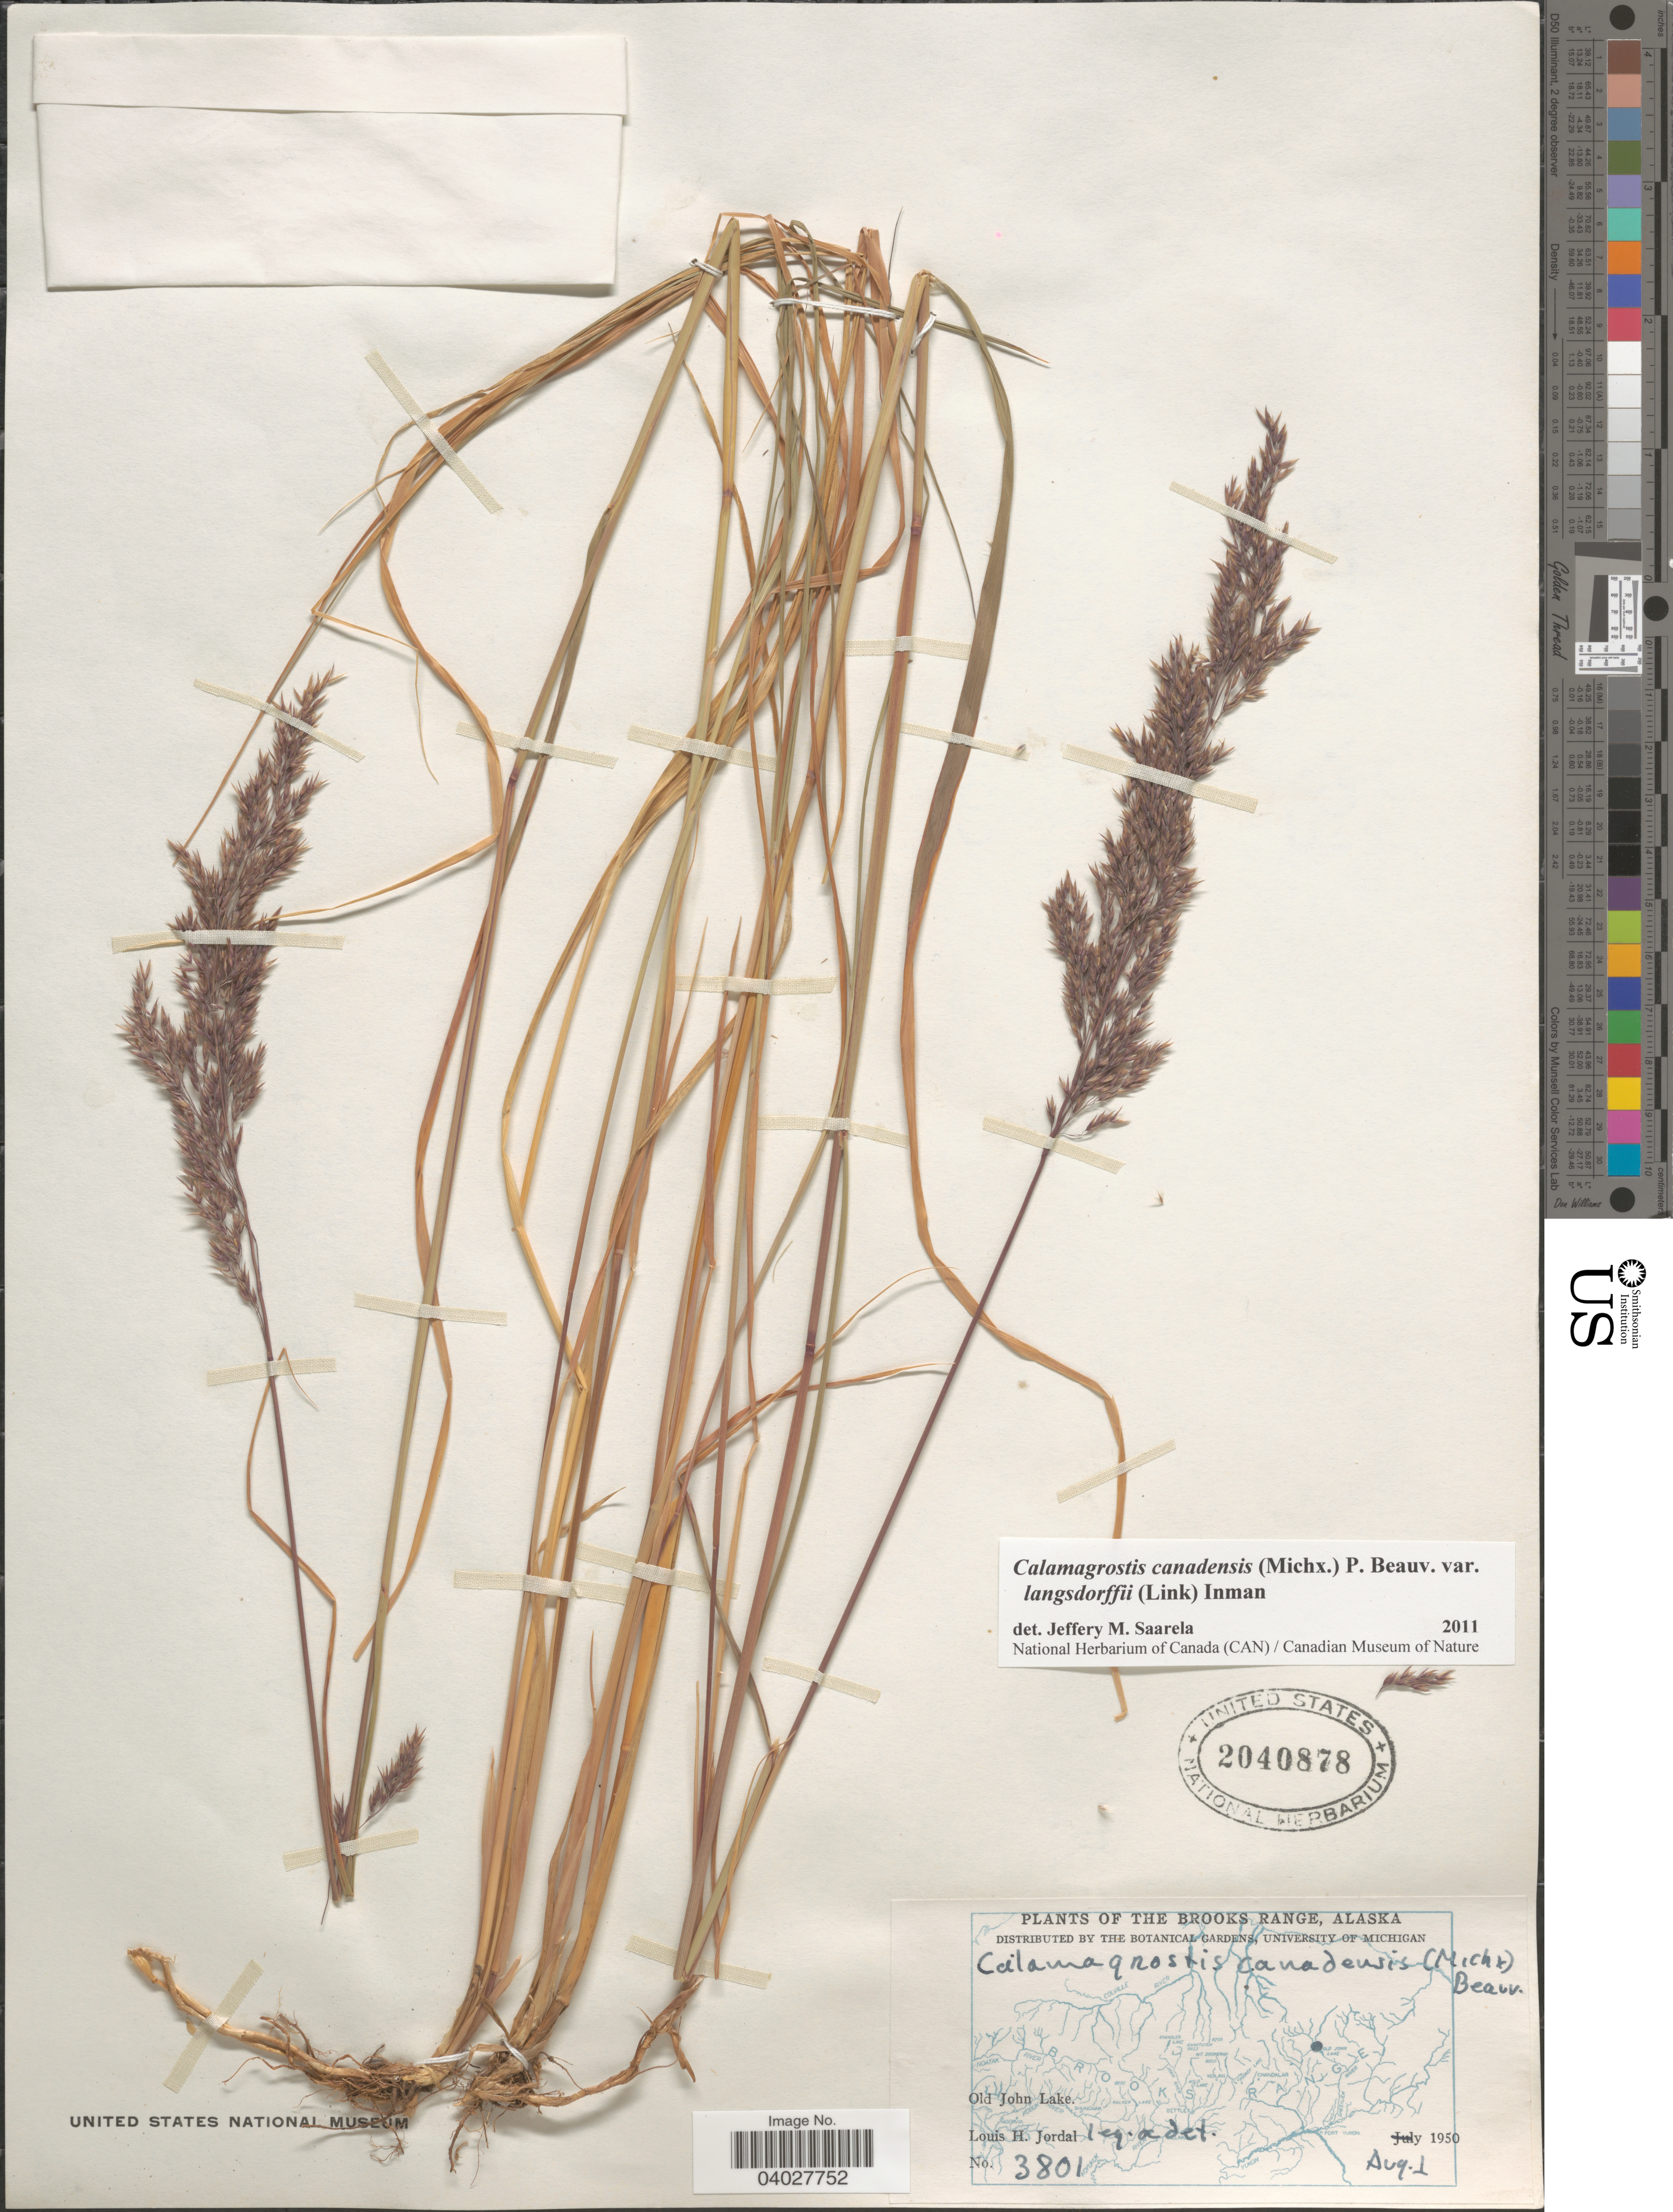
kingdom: Plantae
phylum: Tracheophyta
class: Liliopsida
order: Poales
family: Poaceae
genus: Calamagrostis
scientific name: Calamagrostis canadensis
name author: (Michx.) P. Beauv.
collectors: L. Jordal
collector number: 3801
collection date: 1950-08-01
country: United States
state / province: Alaska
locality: Brooks Range. Old John Lake.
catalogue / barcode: US 2040878